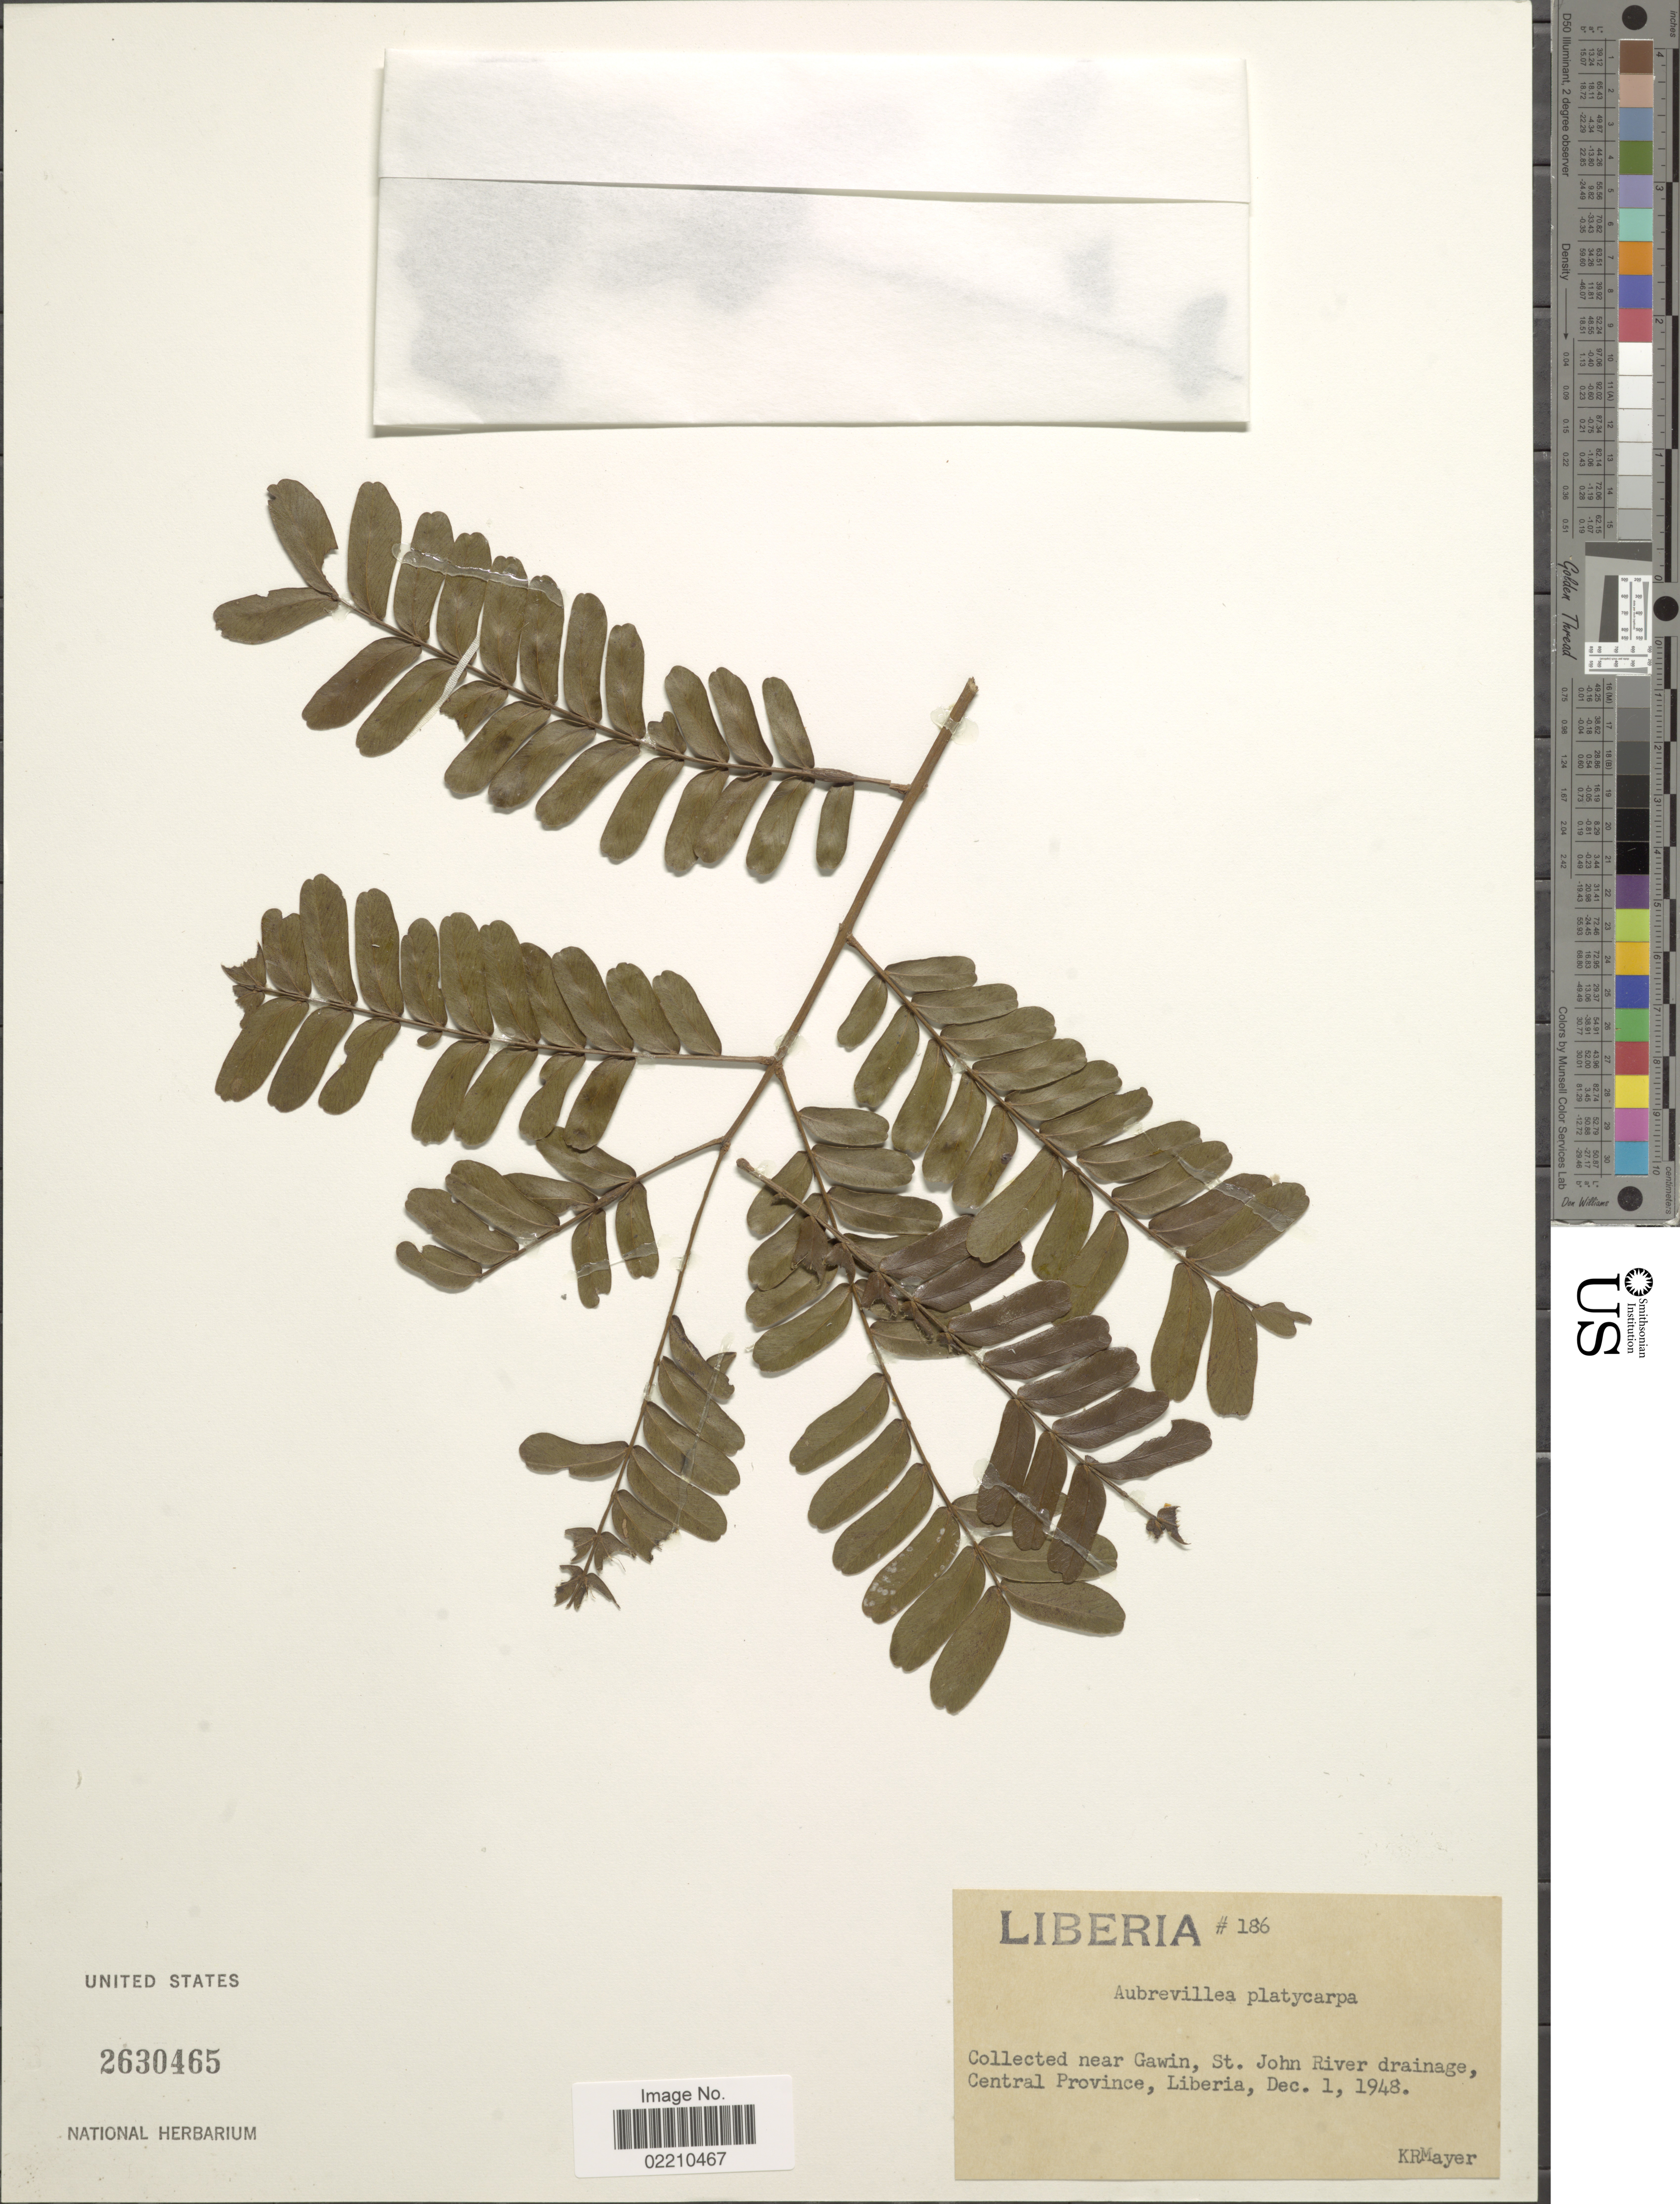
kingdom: Plantae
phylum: Tracheophyta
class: Magnoliopsida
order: Fabales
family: Fabaceae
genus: Aubrevillea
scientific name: Aubrevillea platycarpa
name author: Pellegr.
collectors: K. R. Mayer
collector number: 186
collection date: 1948-12-01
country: Liberia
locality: Near Gawin, St John River drainage, Central Province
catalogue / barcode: US 2630465